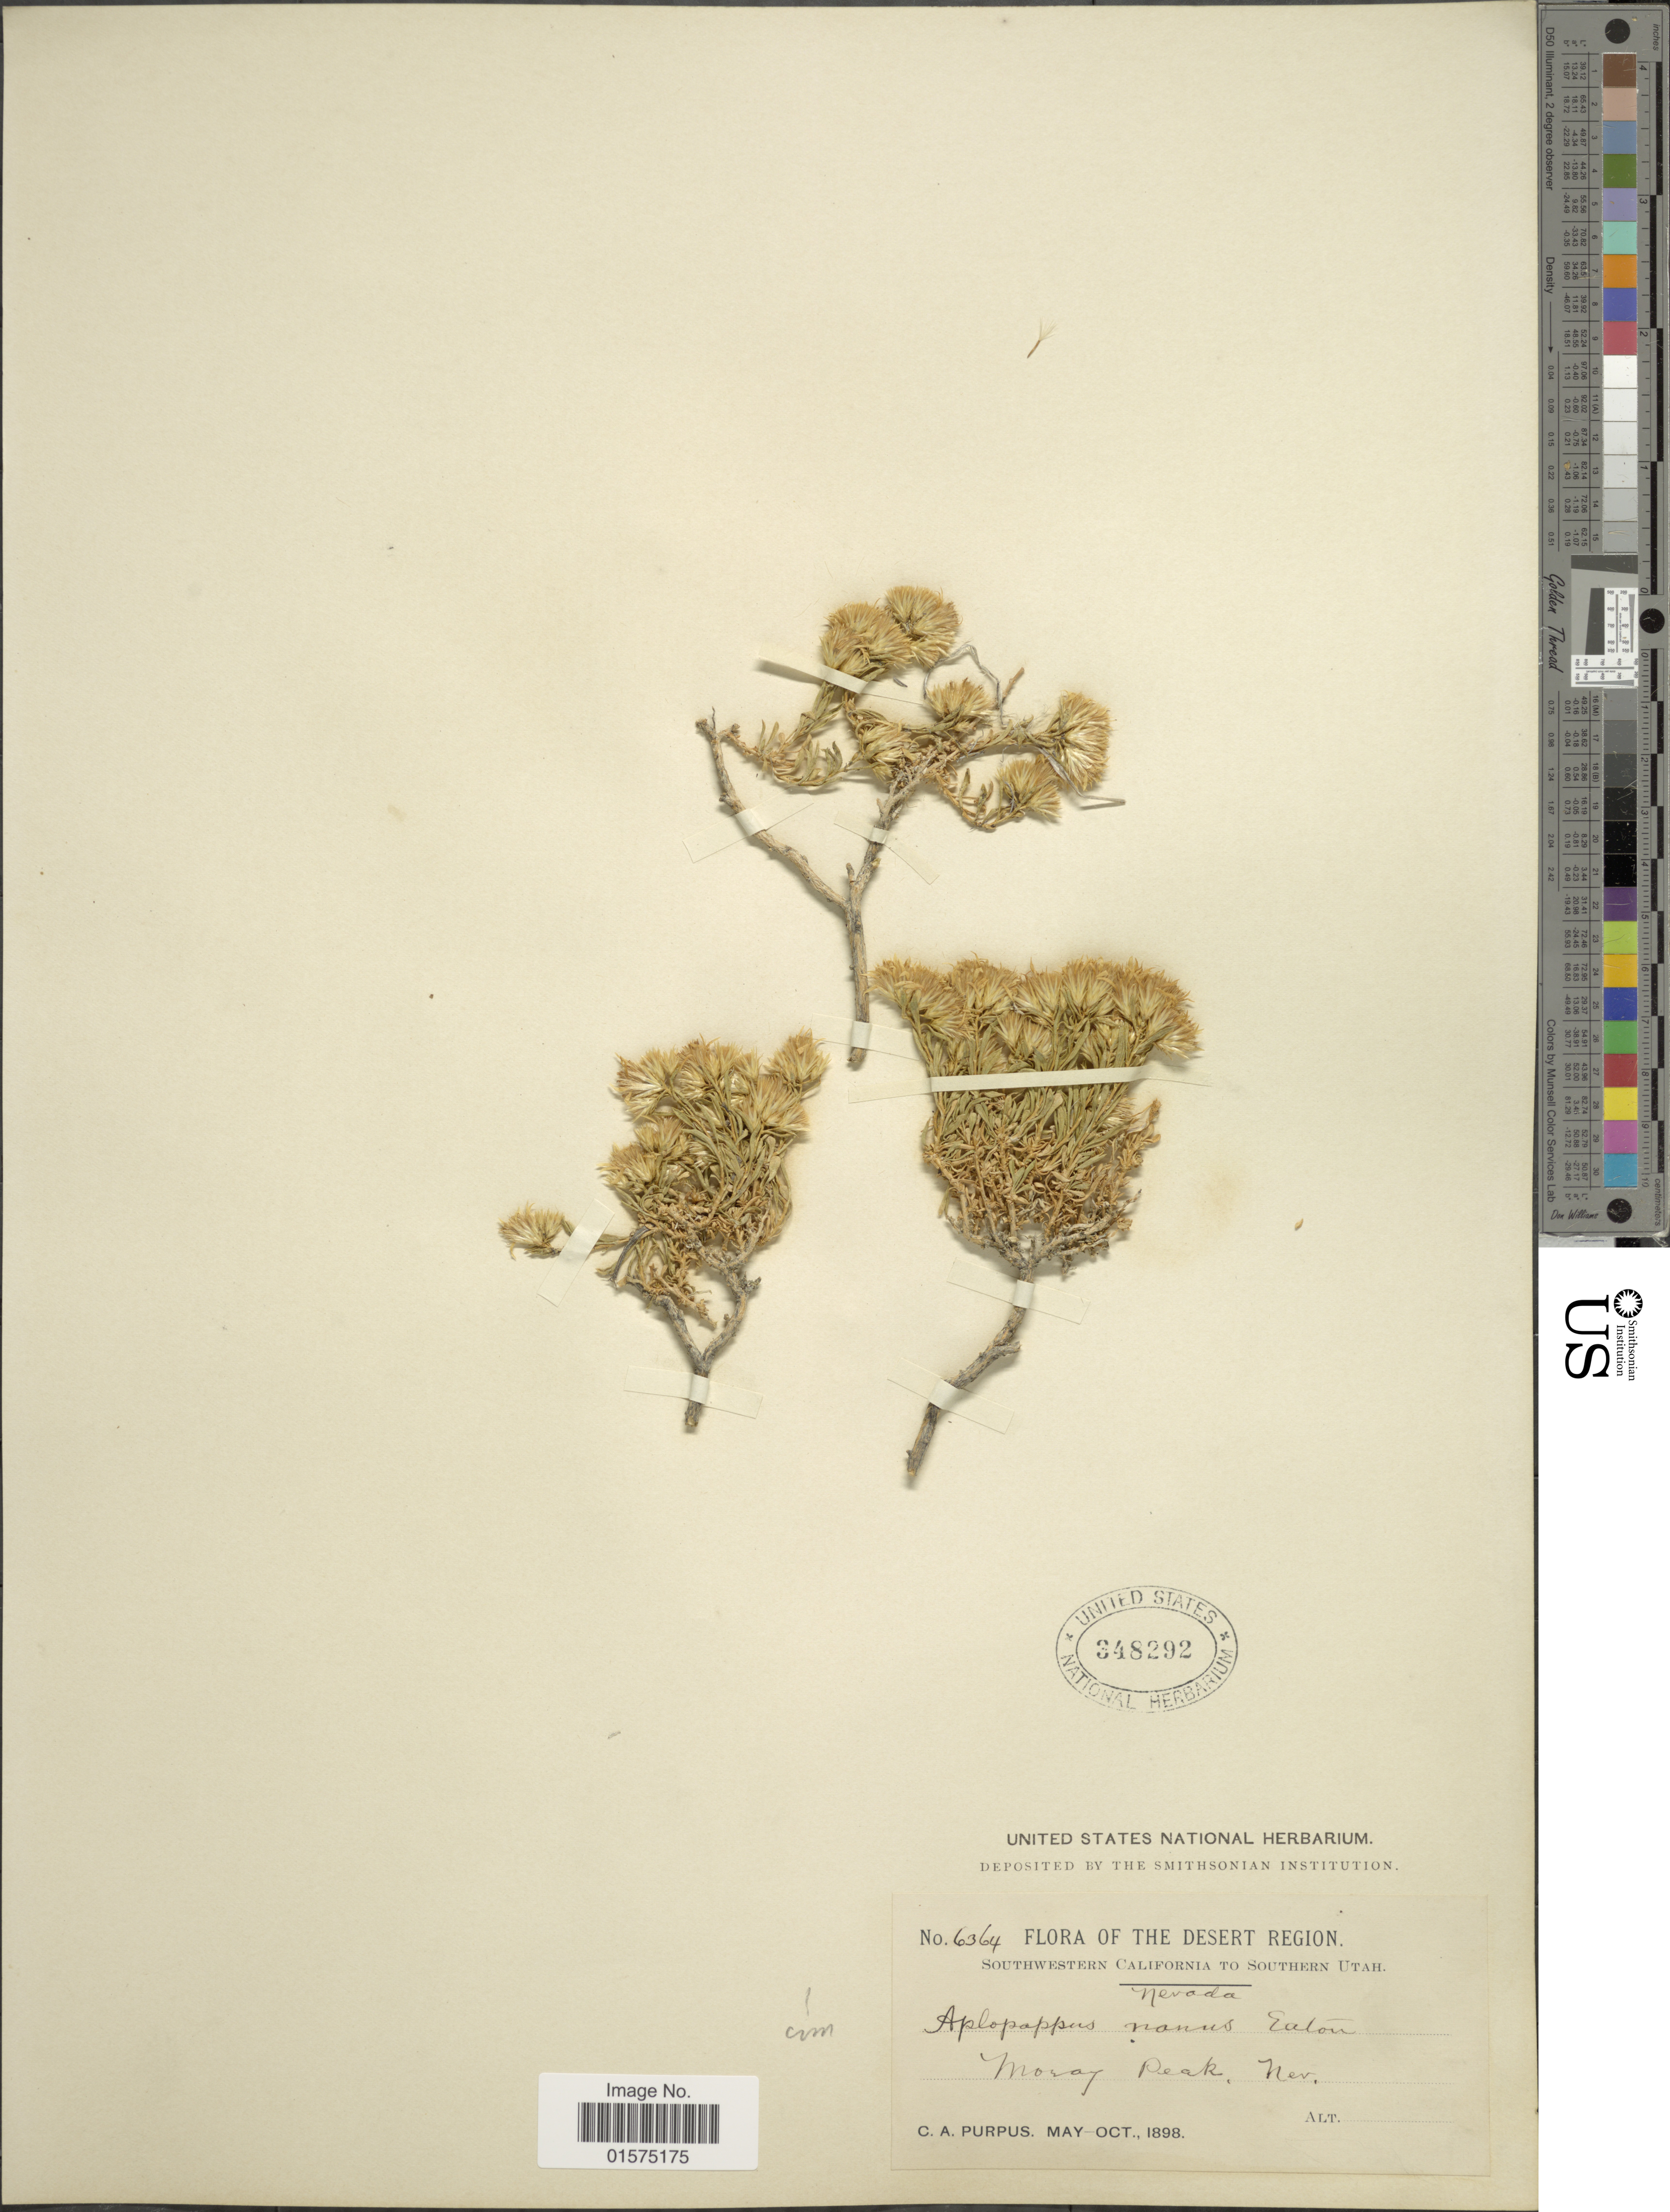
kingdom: Plantae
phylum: Tracheophyta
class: Magnoliopsida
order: Asterales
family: Asteraceae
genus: Ericameria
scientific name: Ericameria nana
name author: Nutt.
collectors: C. A. Purpus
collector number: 6364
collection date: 1898-05/1898-10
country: United States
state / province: Nevada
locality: Moray Peak. Desert Region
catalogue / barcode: US 348292